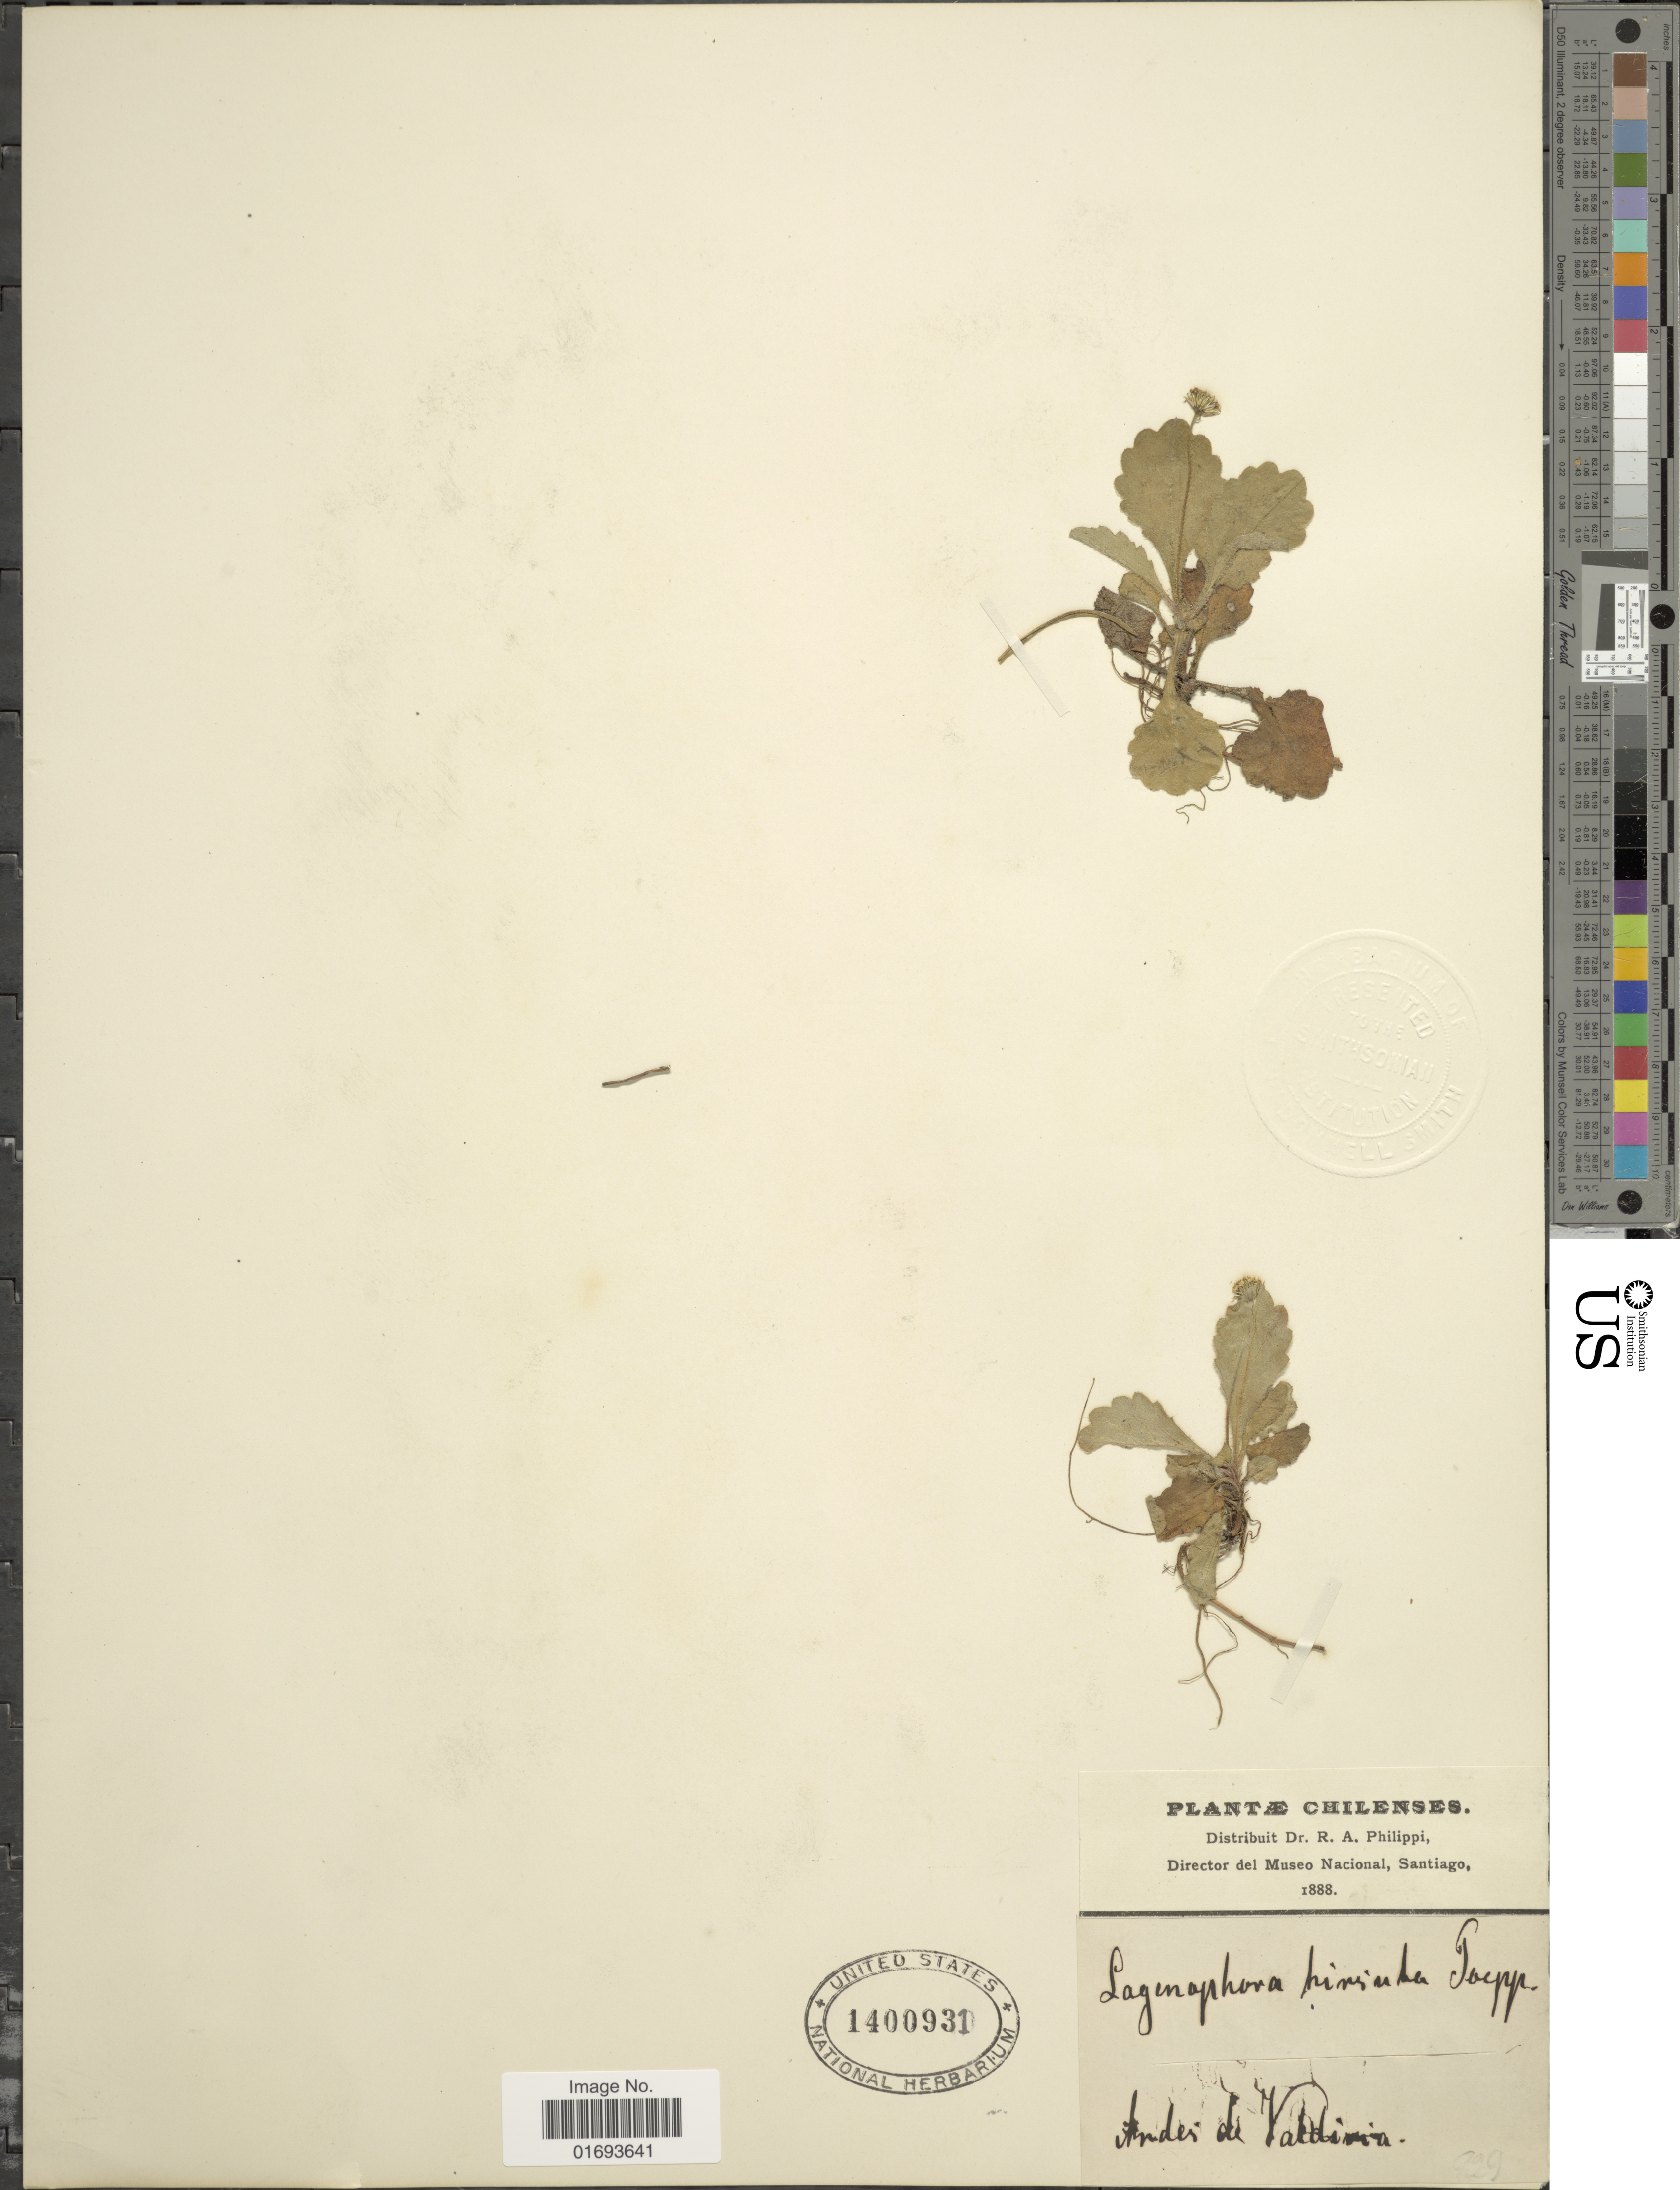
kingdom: Plantae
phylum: Tracheophyta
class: Magnoliopsida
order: Asterales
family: Asteraceae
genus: Lagenophora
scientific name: Lagenophora hirsuta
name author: Poepp. ex Less.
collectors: R. A. Philippi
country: Chile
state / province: Los Ríos (XIV)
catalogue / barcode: US 1400931